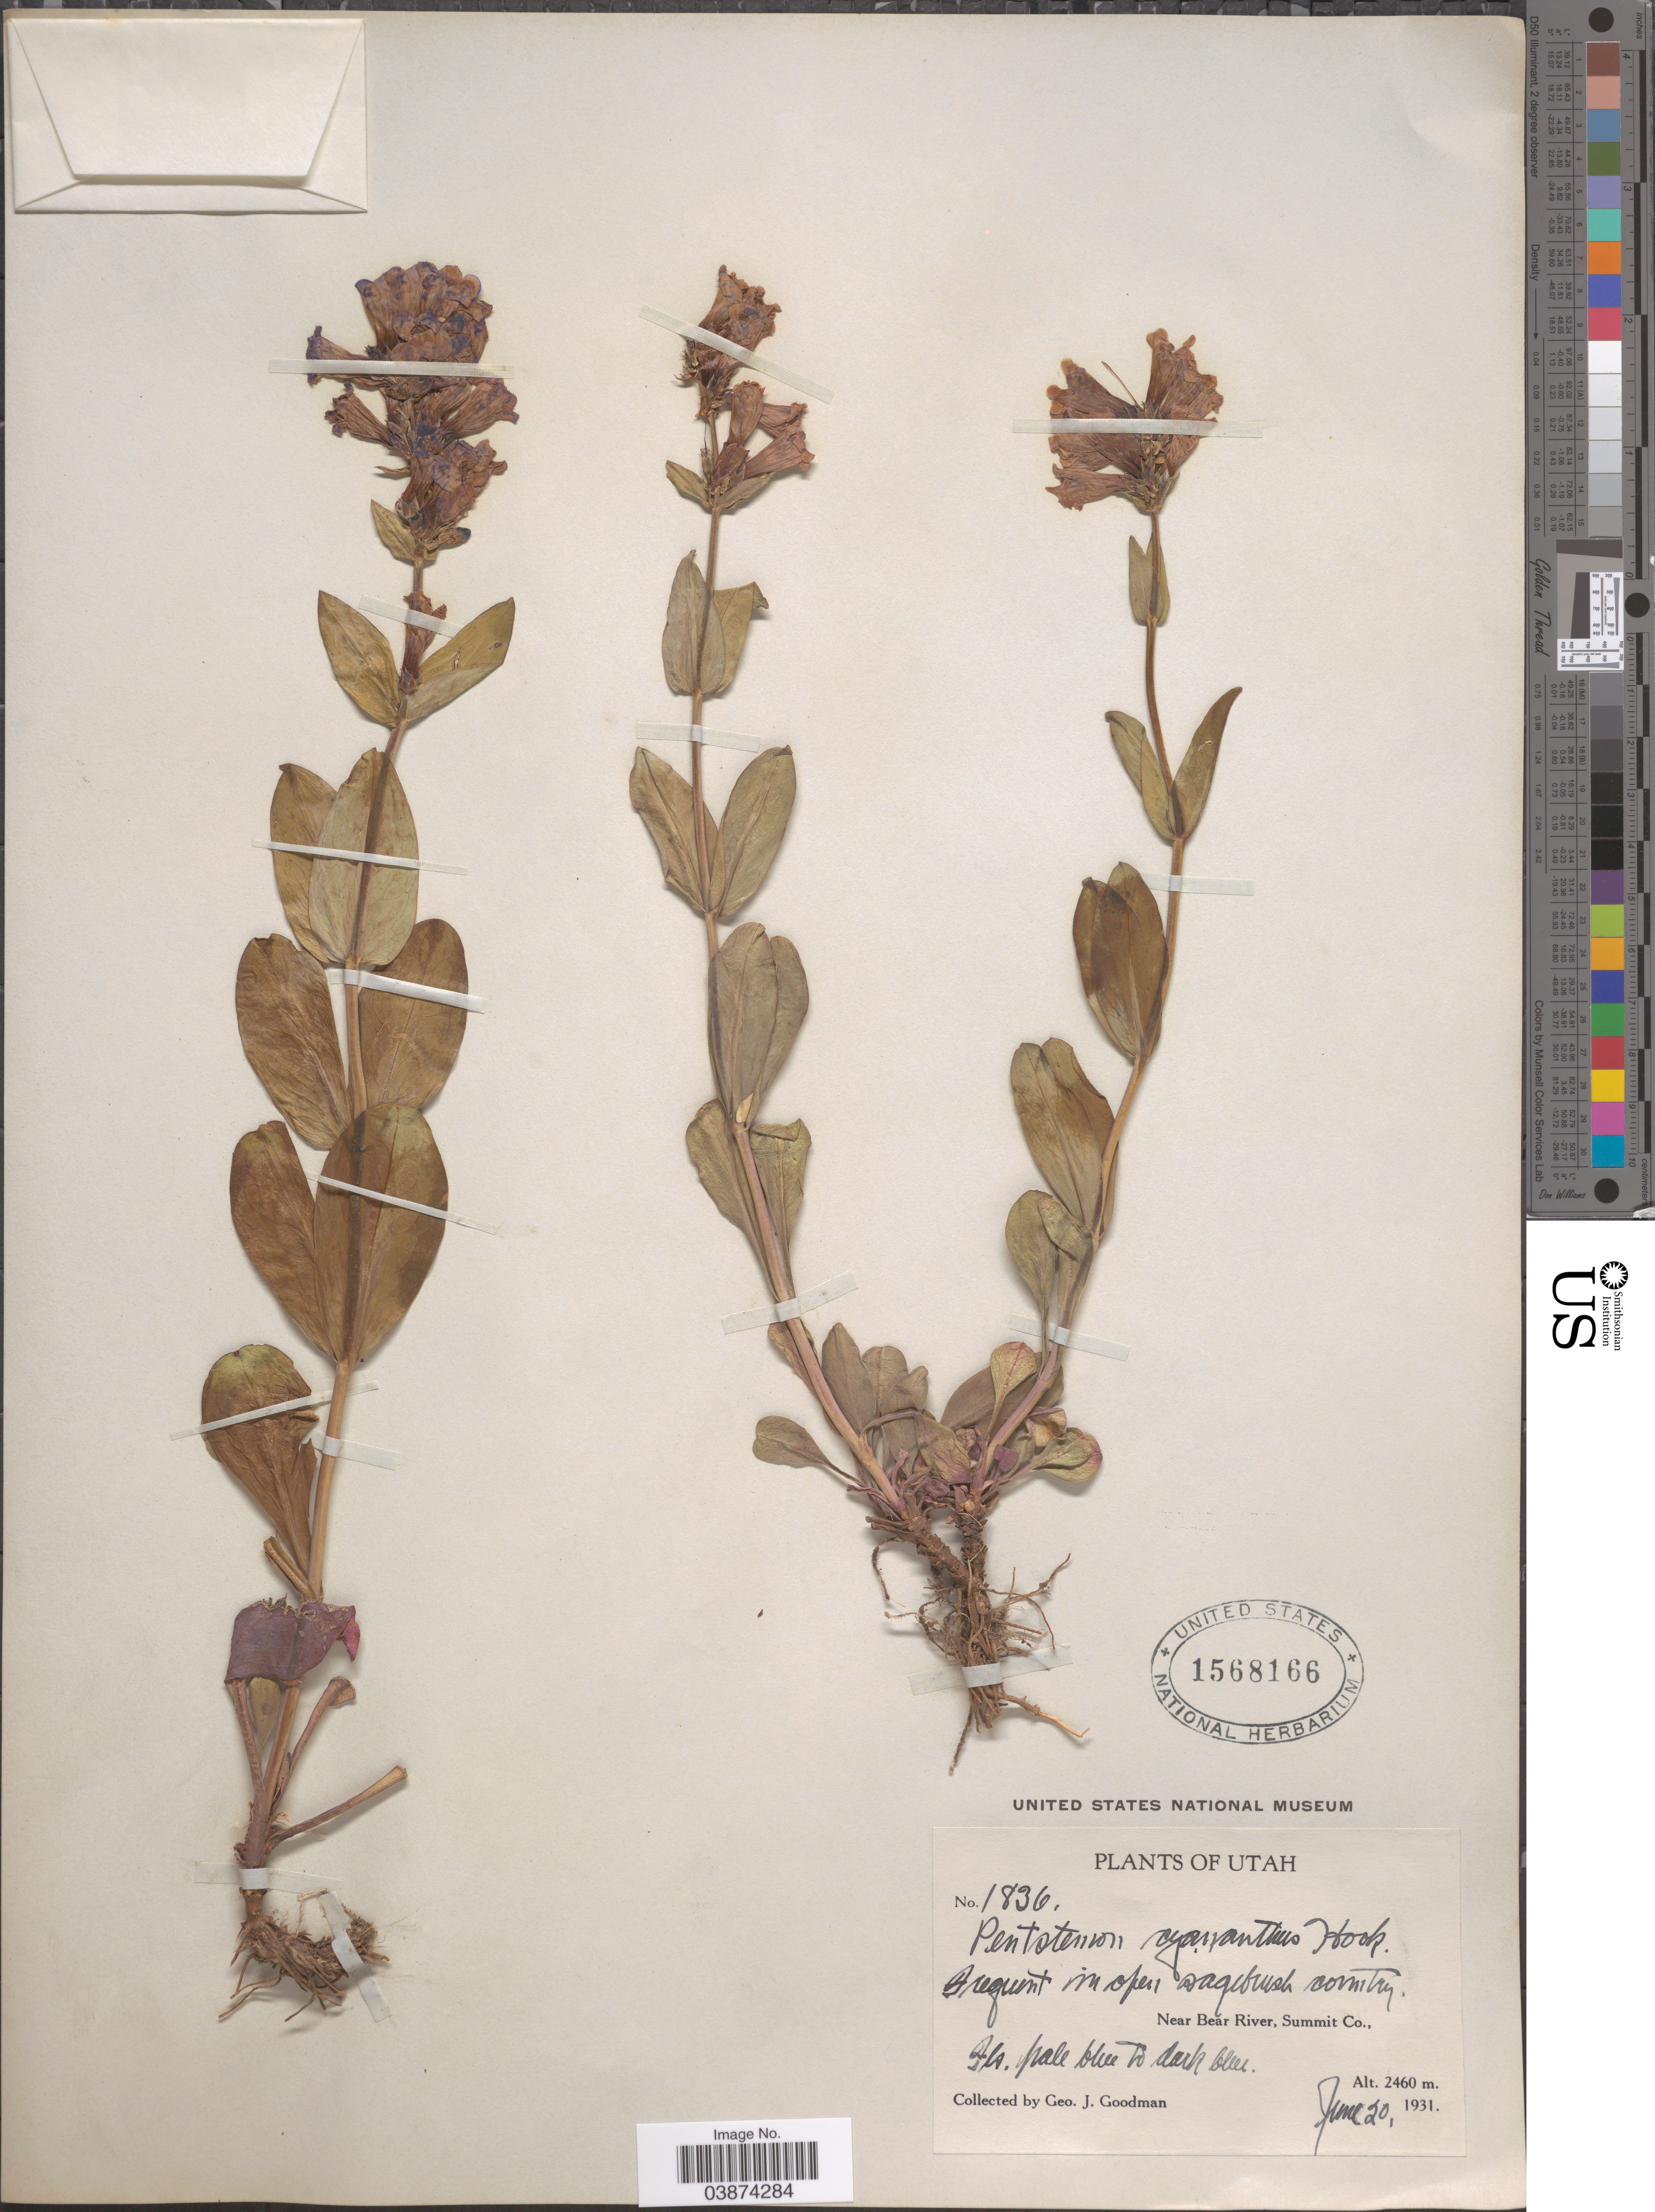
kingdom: Plantae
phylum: Tracheophyta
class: Magnoliopsida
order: Lamiales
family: Plantaginaceae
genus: Penstemon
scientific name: Penstemon cyananthus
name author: Hook.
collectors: G. J. Goodman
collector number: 1836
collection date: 1931-06-20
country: United States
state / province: Utah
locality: Near Bear River, Summit Co.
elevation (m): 2460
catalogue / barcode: US 1568166